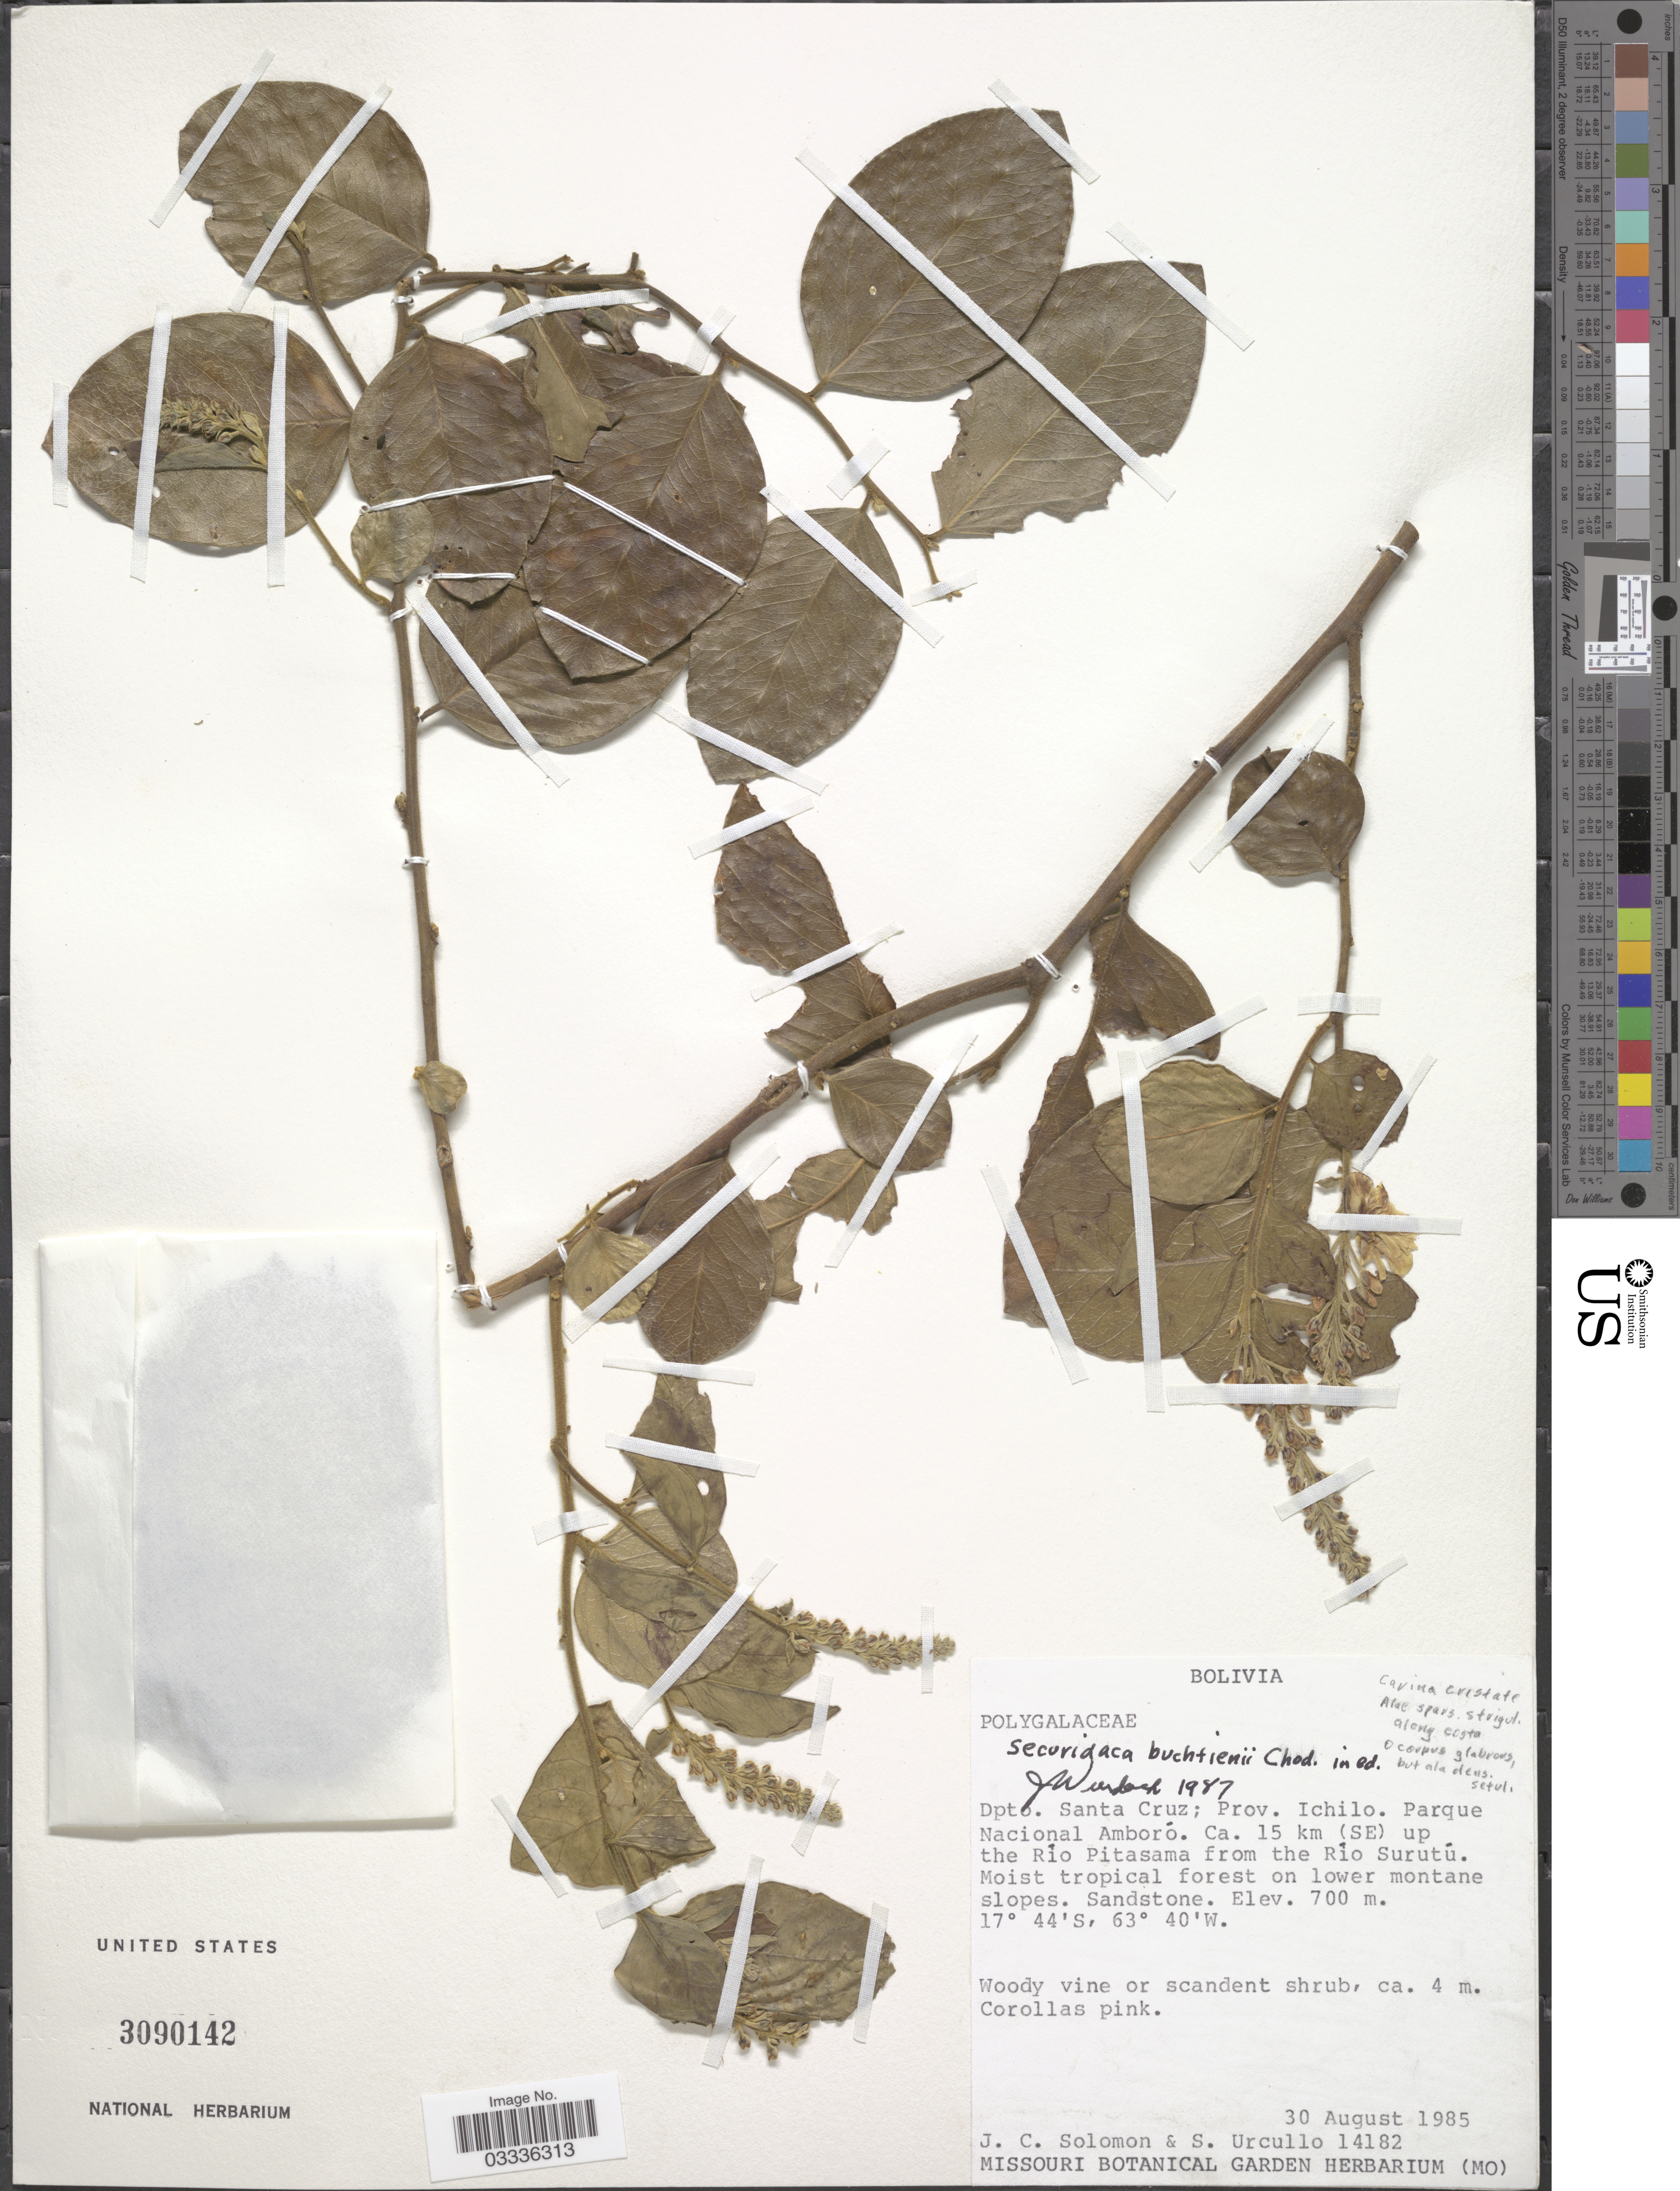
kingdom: Plantae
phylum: Tracheophyta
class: Magnoliopsida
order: Fabales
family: Polygalaceae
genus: Securidaca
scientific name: Securidaca buchtienii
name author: Bennet,A.W.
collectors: J. C. Solomon & S. Urcullo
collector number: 14182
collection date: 1985-08-30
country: Bolivia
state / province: Santa Cruz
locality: Dpto. Santa Cruz; Prov. Ichilo. Parque Nacional Amboró. Ca. 15 km (SE) up the Río Pitasama from the Río Surutú.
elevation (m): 700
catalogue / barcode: US 3090142